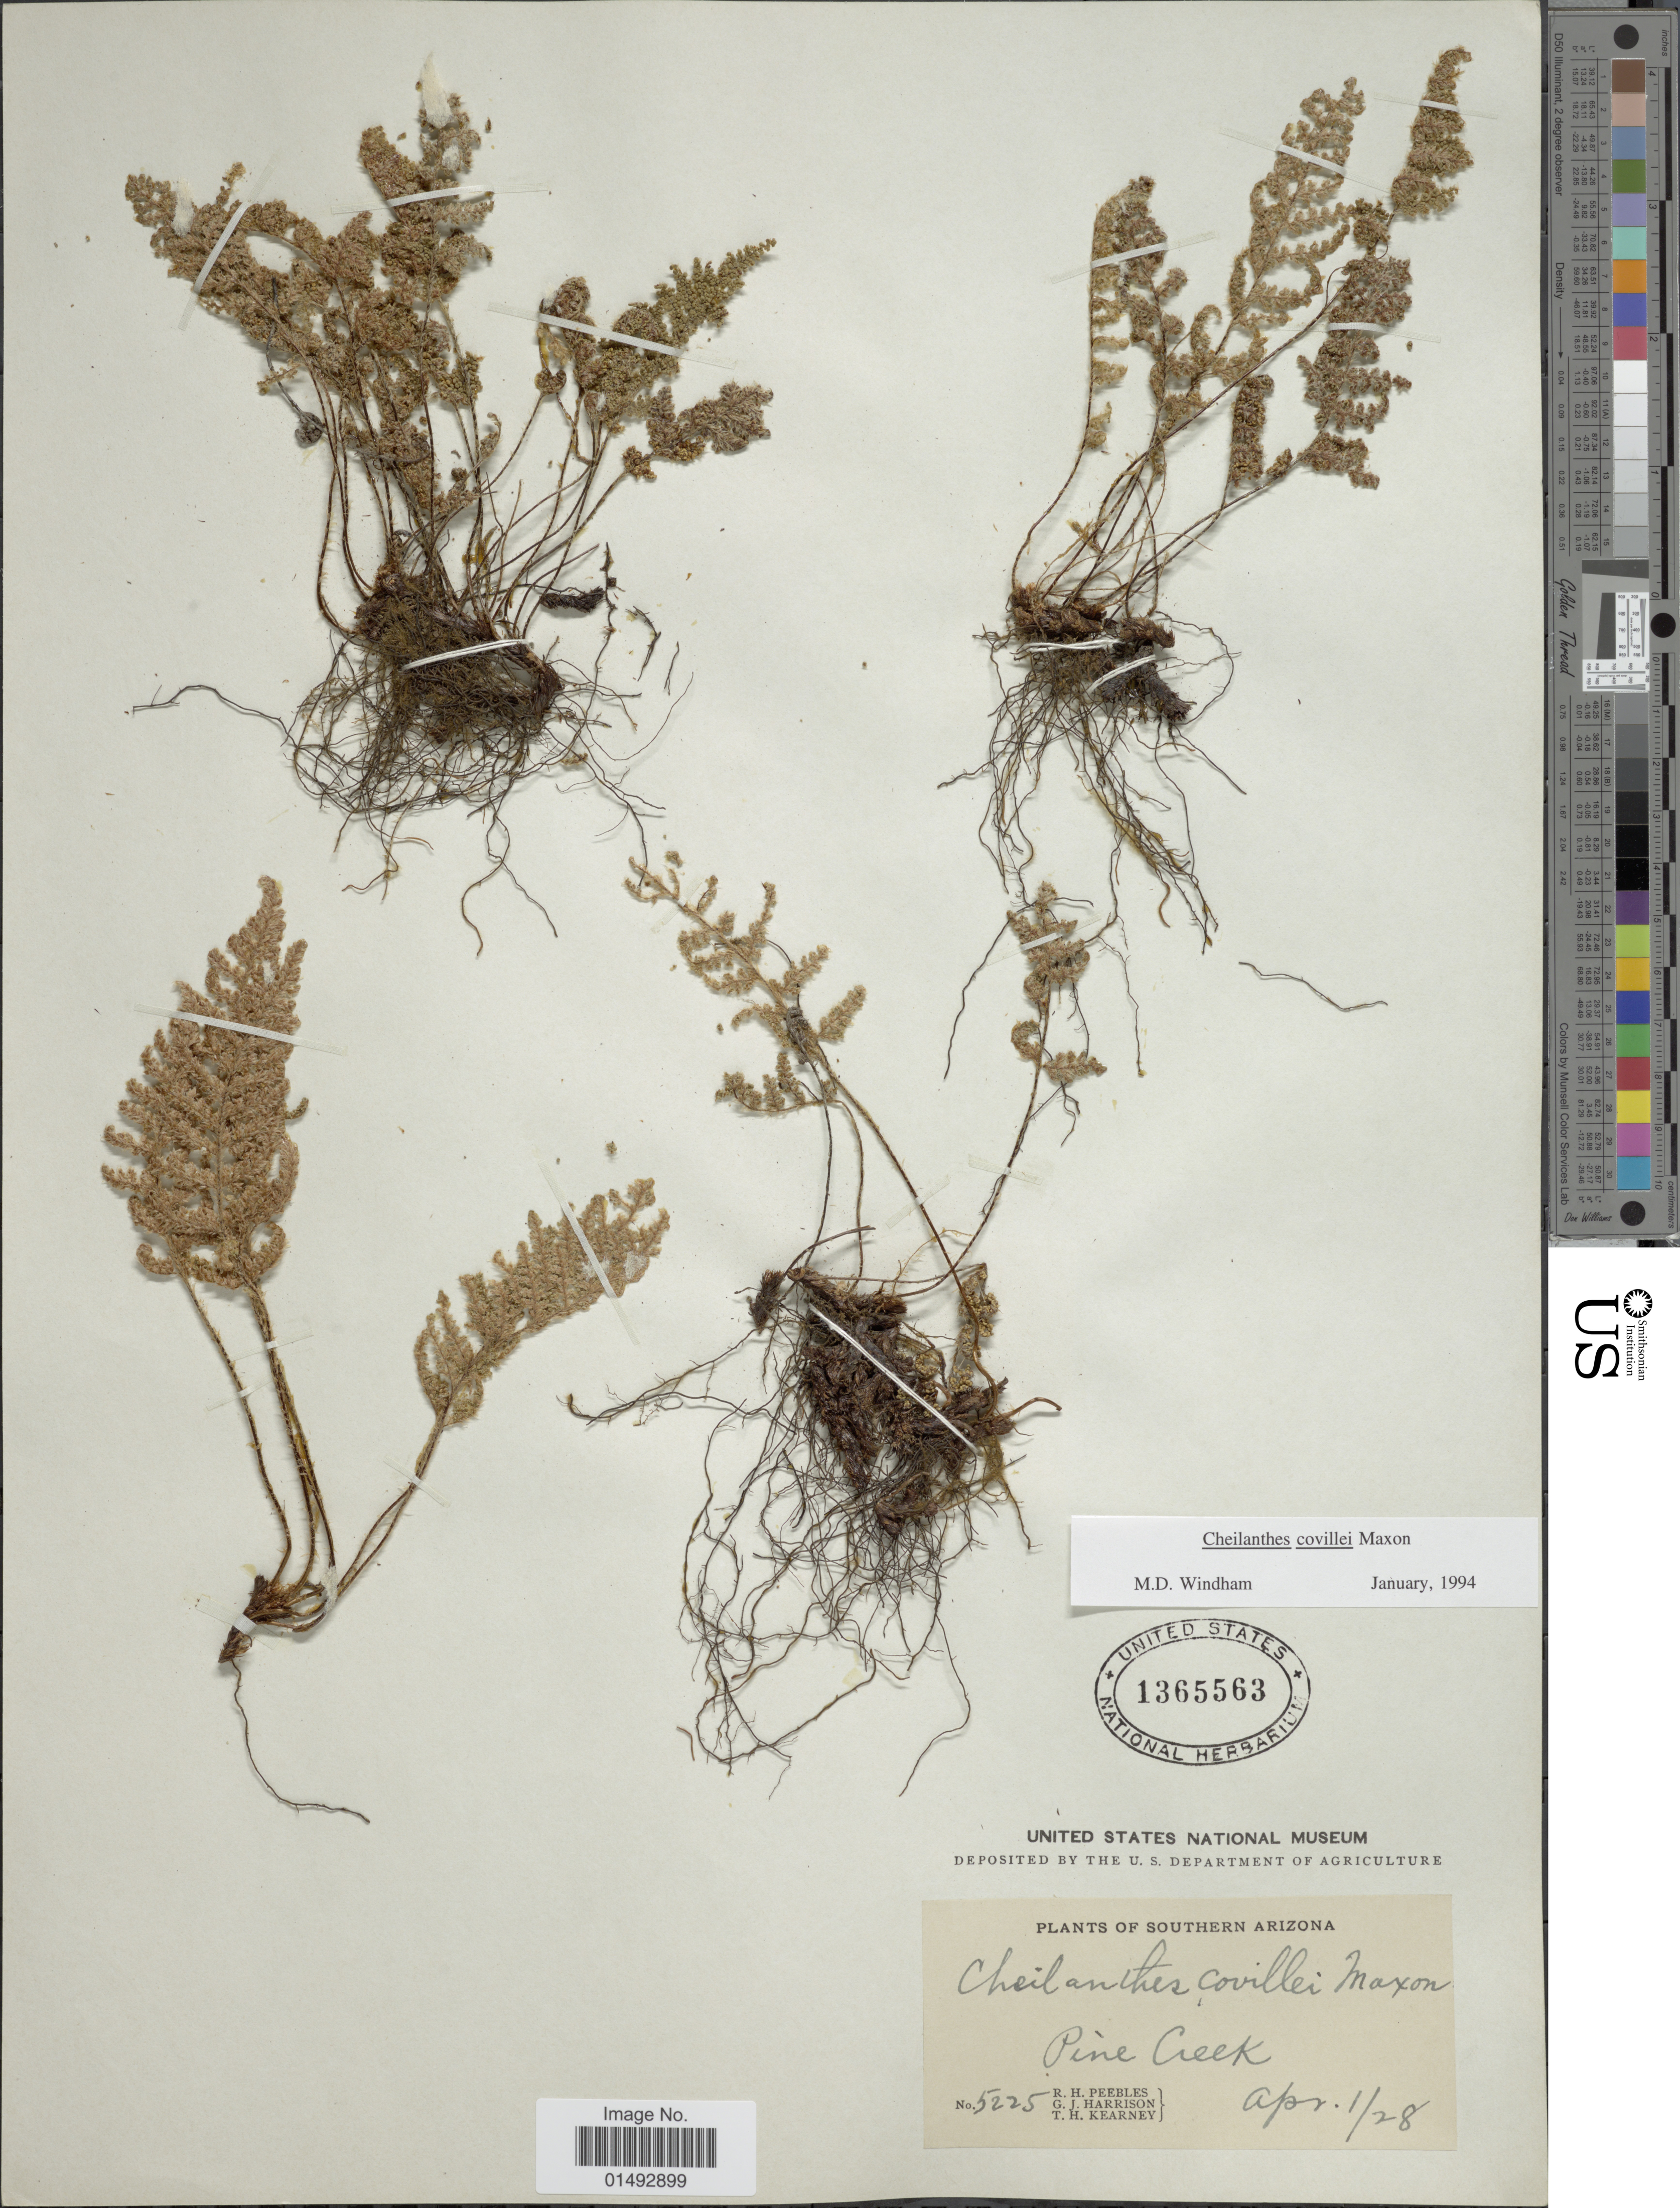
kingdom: Plantae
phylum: Tracheophyta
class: Polypodiopsida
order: Polypodiales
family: Pteridaceae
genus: Myriopteris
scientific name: Myriopteris covillei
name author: (Maxon) Á. Löve & D. Löve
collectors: R. H. Peebles, G. J. Harrison & T. H. Kearney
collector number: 5225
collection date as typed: Transcribed d/m/y: 1/4/28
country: United States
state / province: Arizona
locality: Southern Arizona, Pine Creek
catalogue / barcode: US 1365563